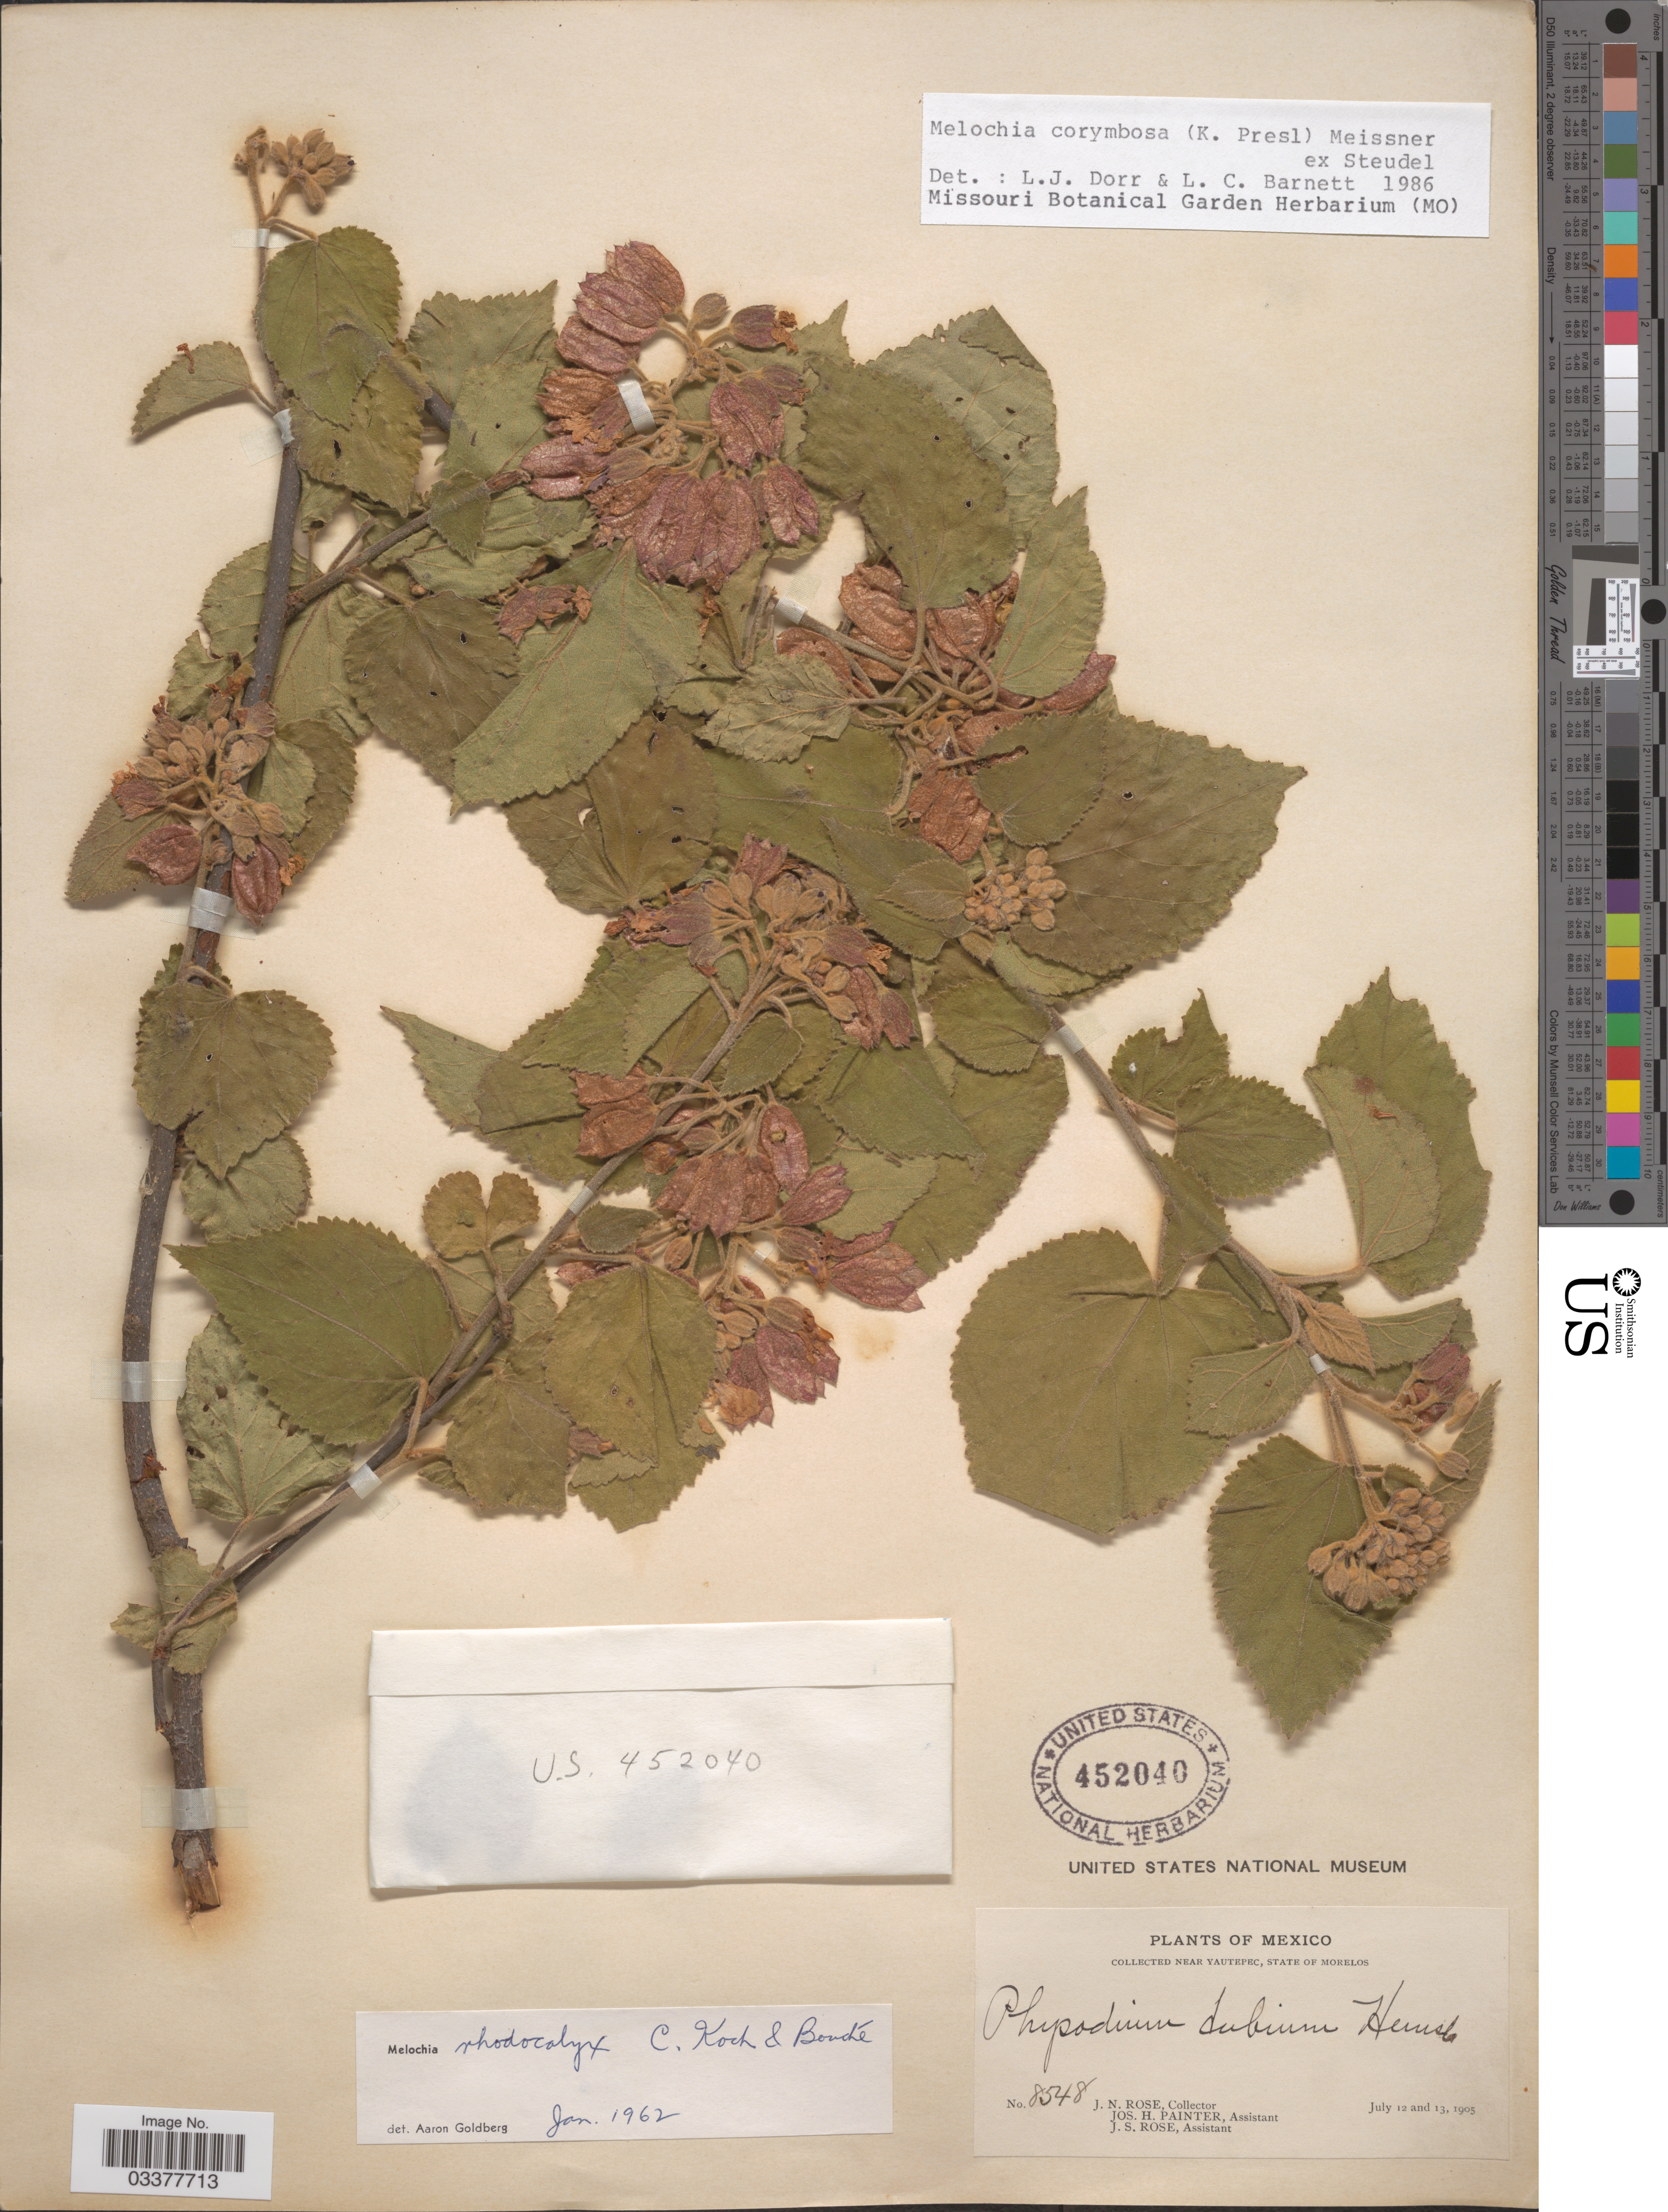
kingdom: Plantae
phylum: Tracheophyta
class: Magnoliopsida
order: Malvales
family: Malvaceae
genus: Melochia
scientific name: Melochia corymbosa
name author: (C. Presl) Meissn. ex Steud.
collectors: J. N. Rose, J. H. Painter & J. S. Rose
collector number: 8548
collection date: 1905-07-12/1905-07-13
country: Mexico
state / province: Morelos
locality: Near Yautepec.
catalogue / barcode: US 452040